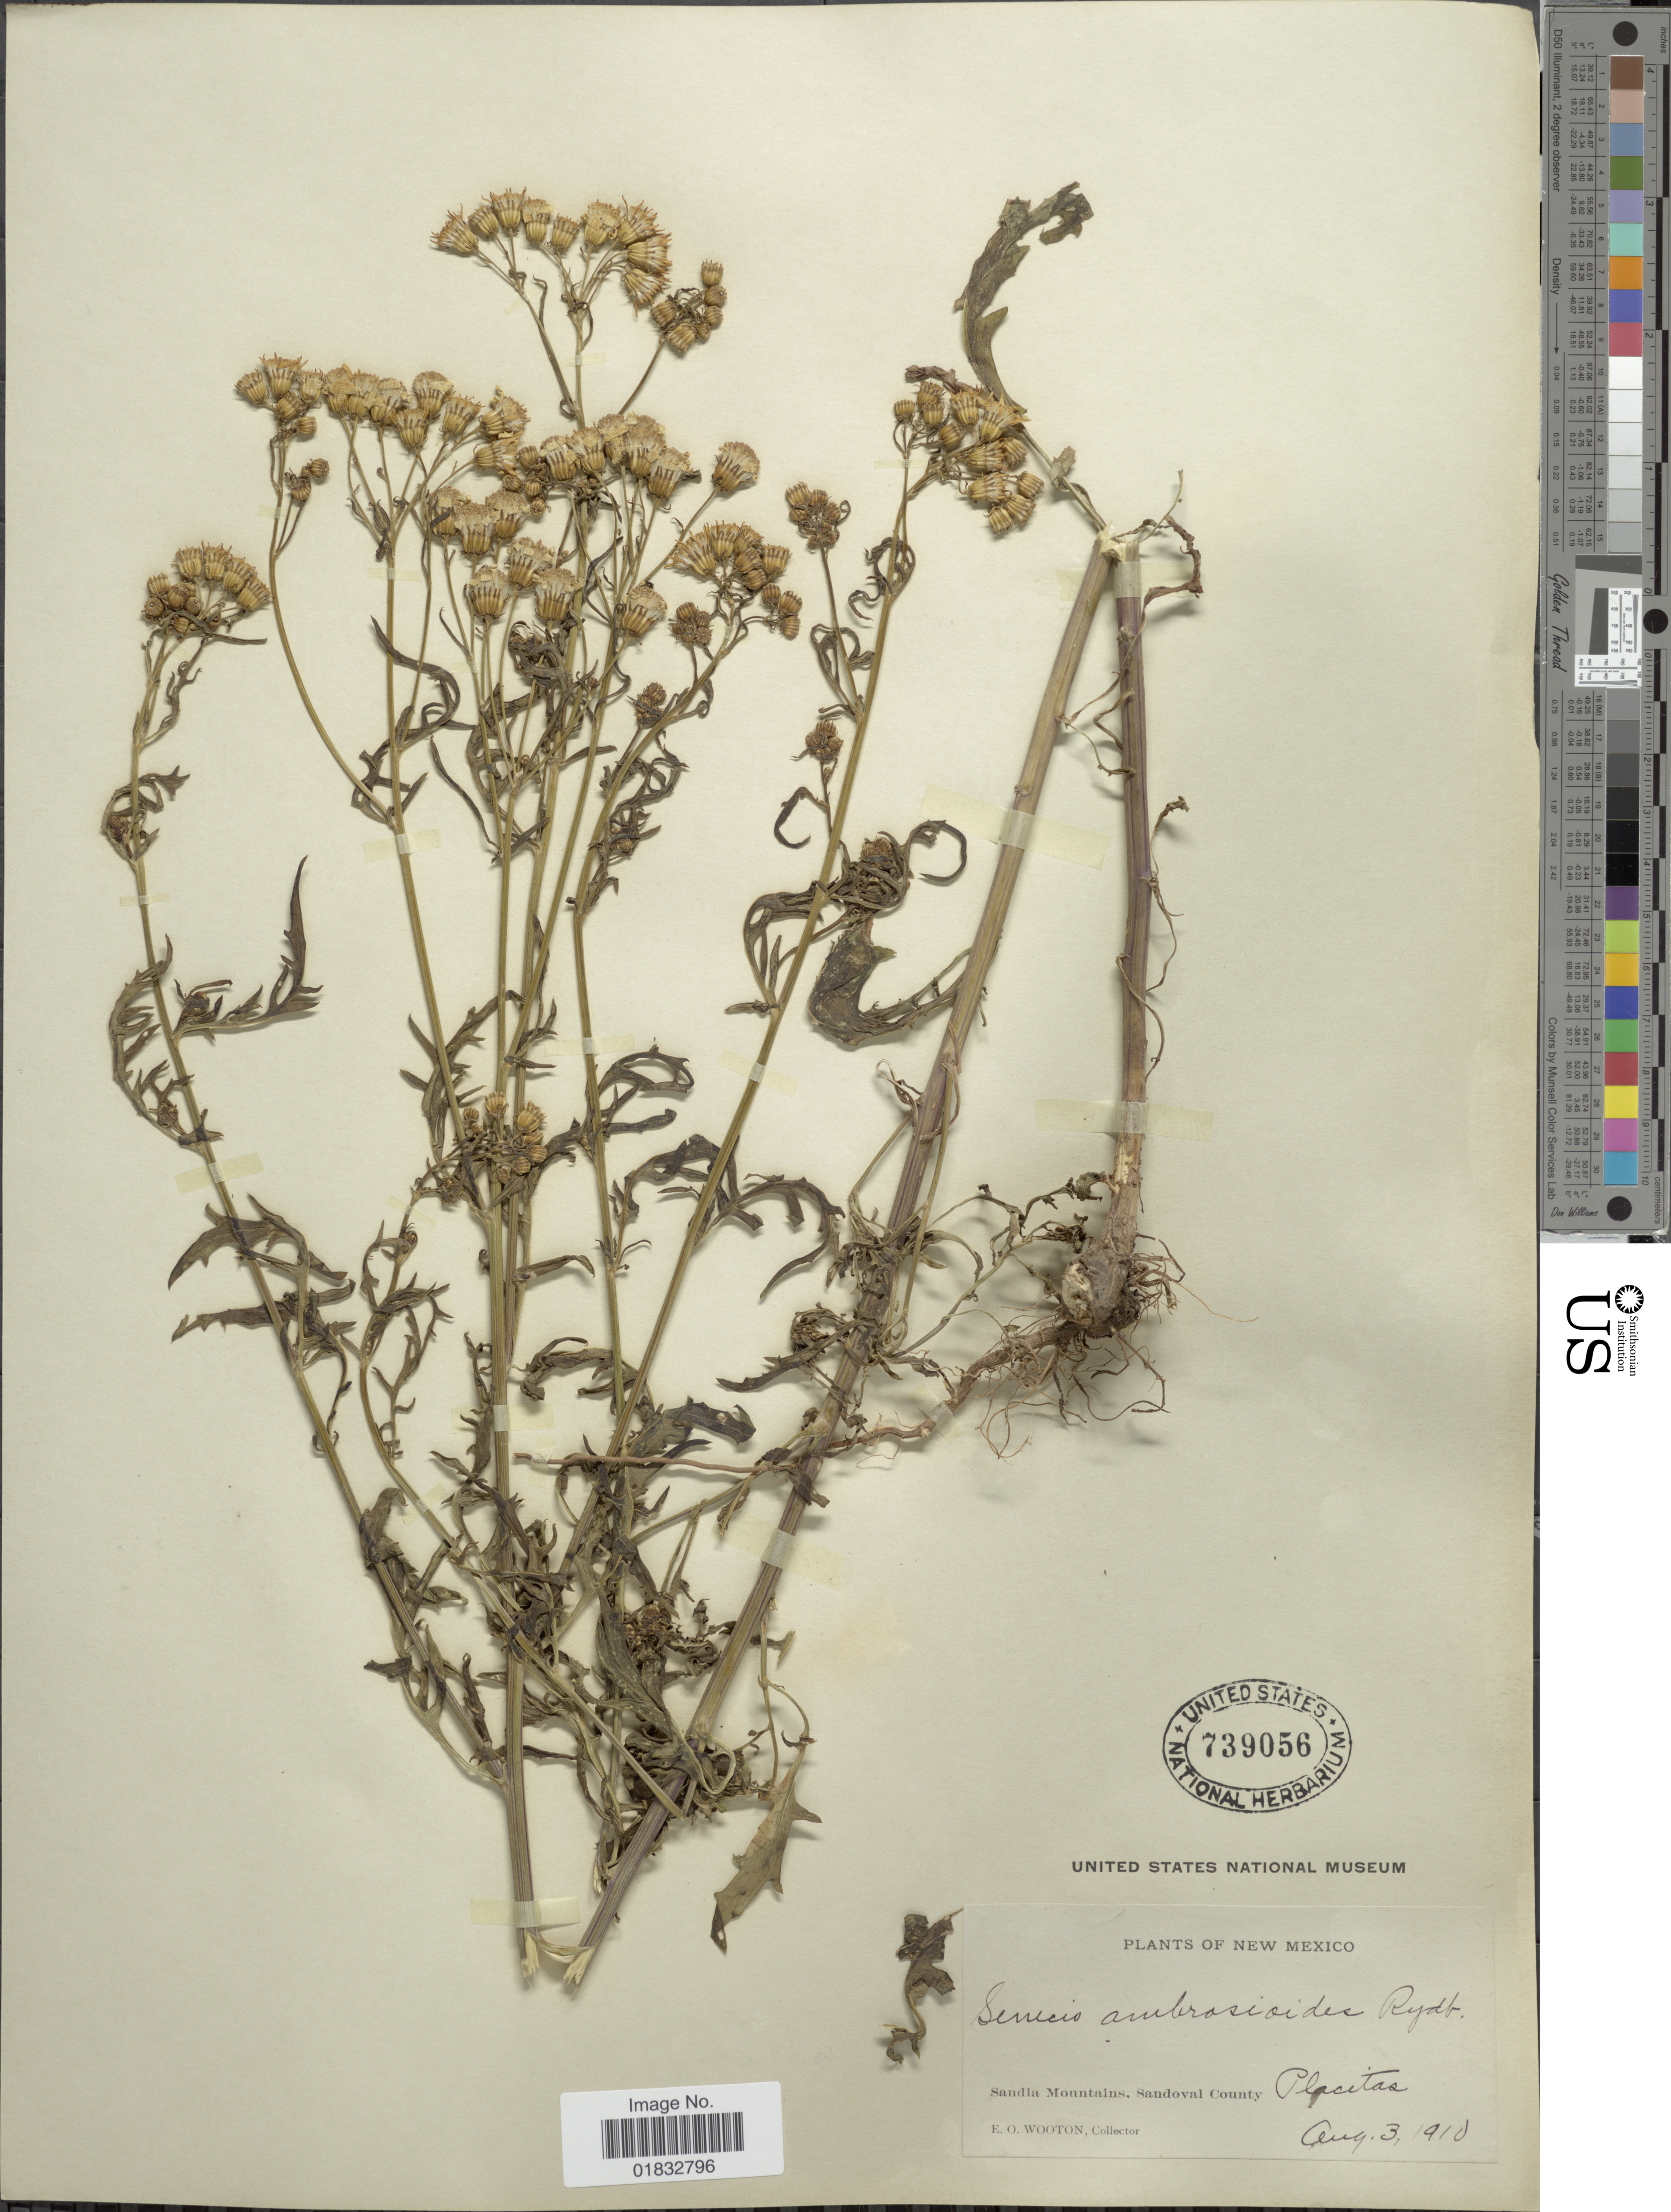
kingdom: Plantae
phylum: Tracheophyta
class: Magnoliopsida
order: Asterales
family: Asteraceae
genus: Senecio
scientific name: Senecio eremophilus var. kingii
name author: (Rydb.) Greenm.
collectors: E. O. Wooton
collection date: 1910-08-03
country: United States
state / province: New Mexico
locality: Sandia Mountains, Sandoval County, Placitas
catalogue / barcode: US 739056